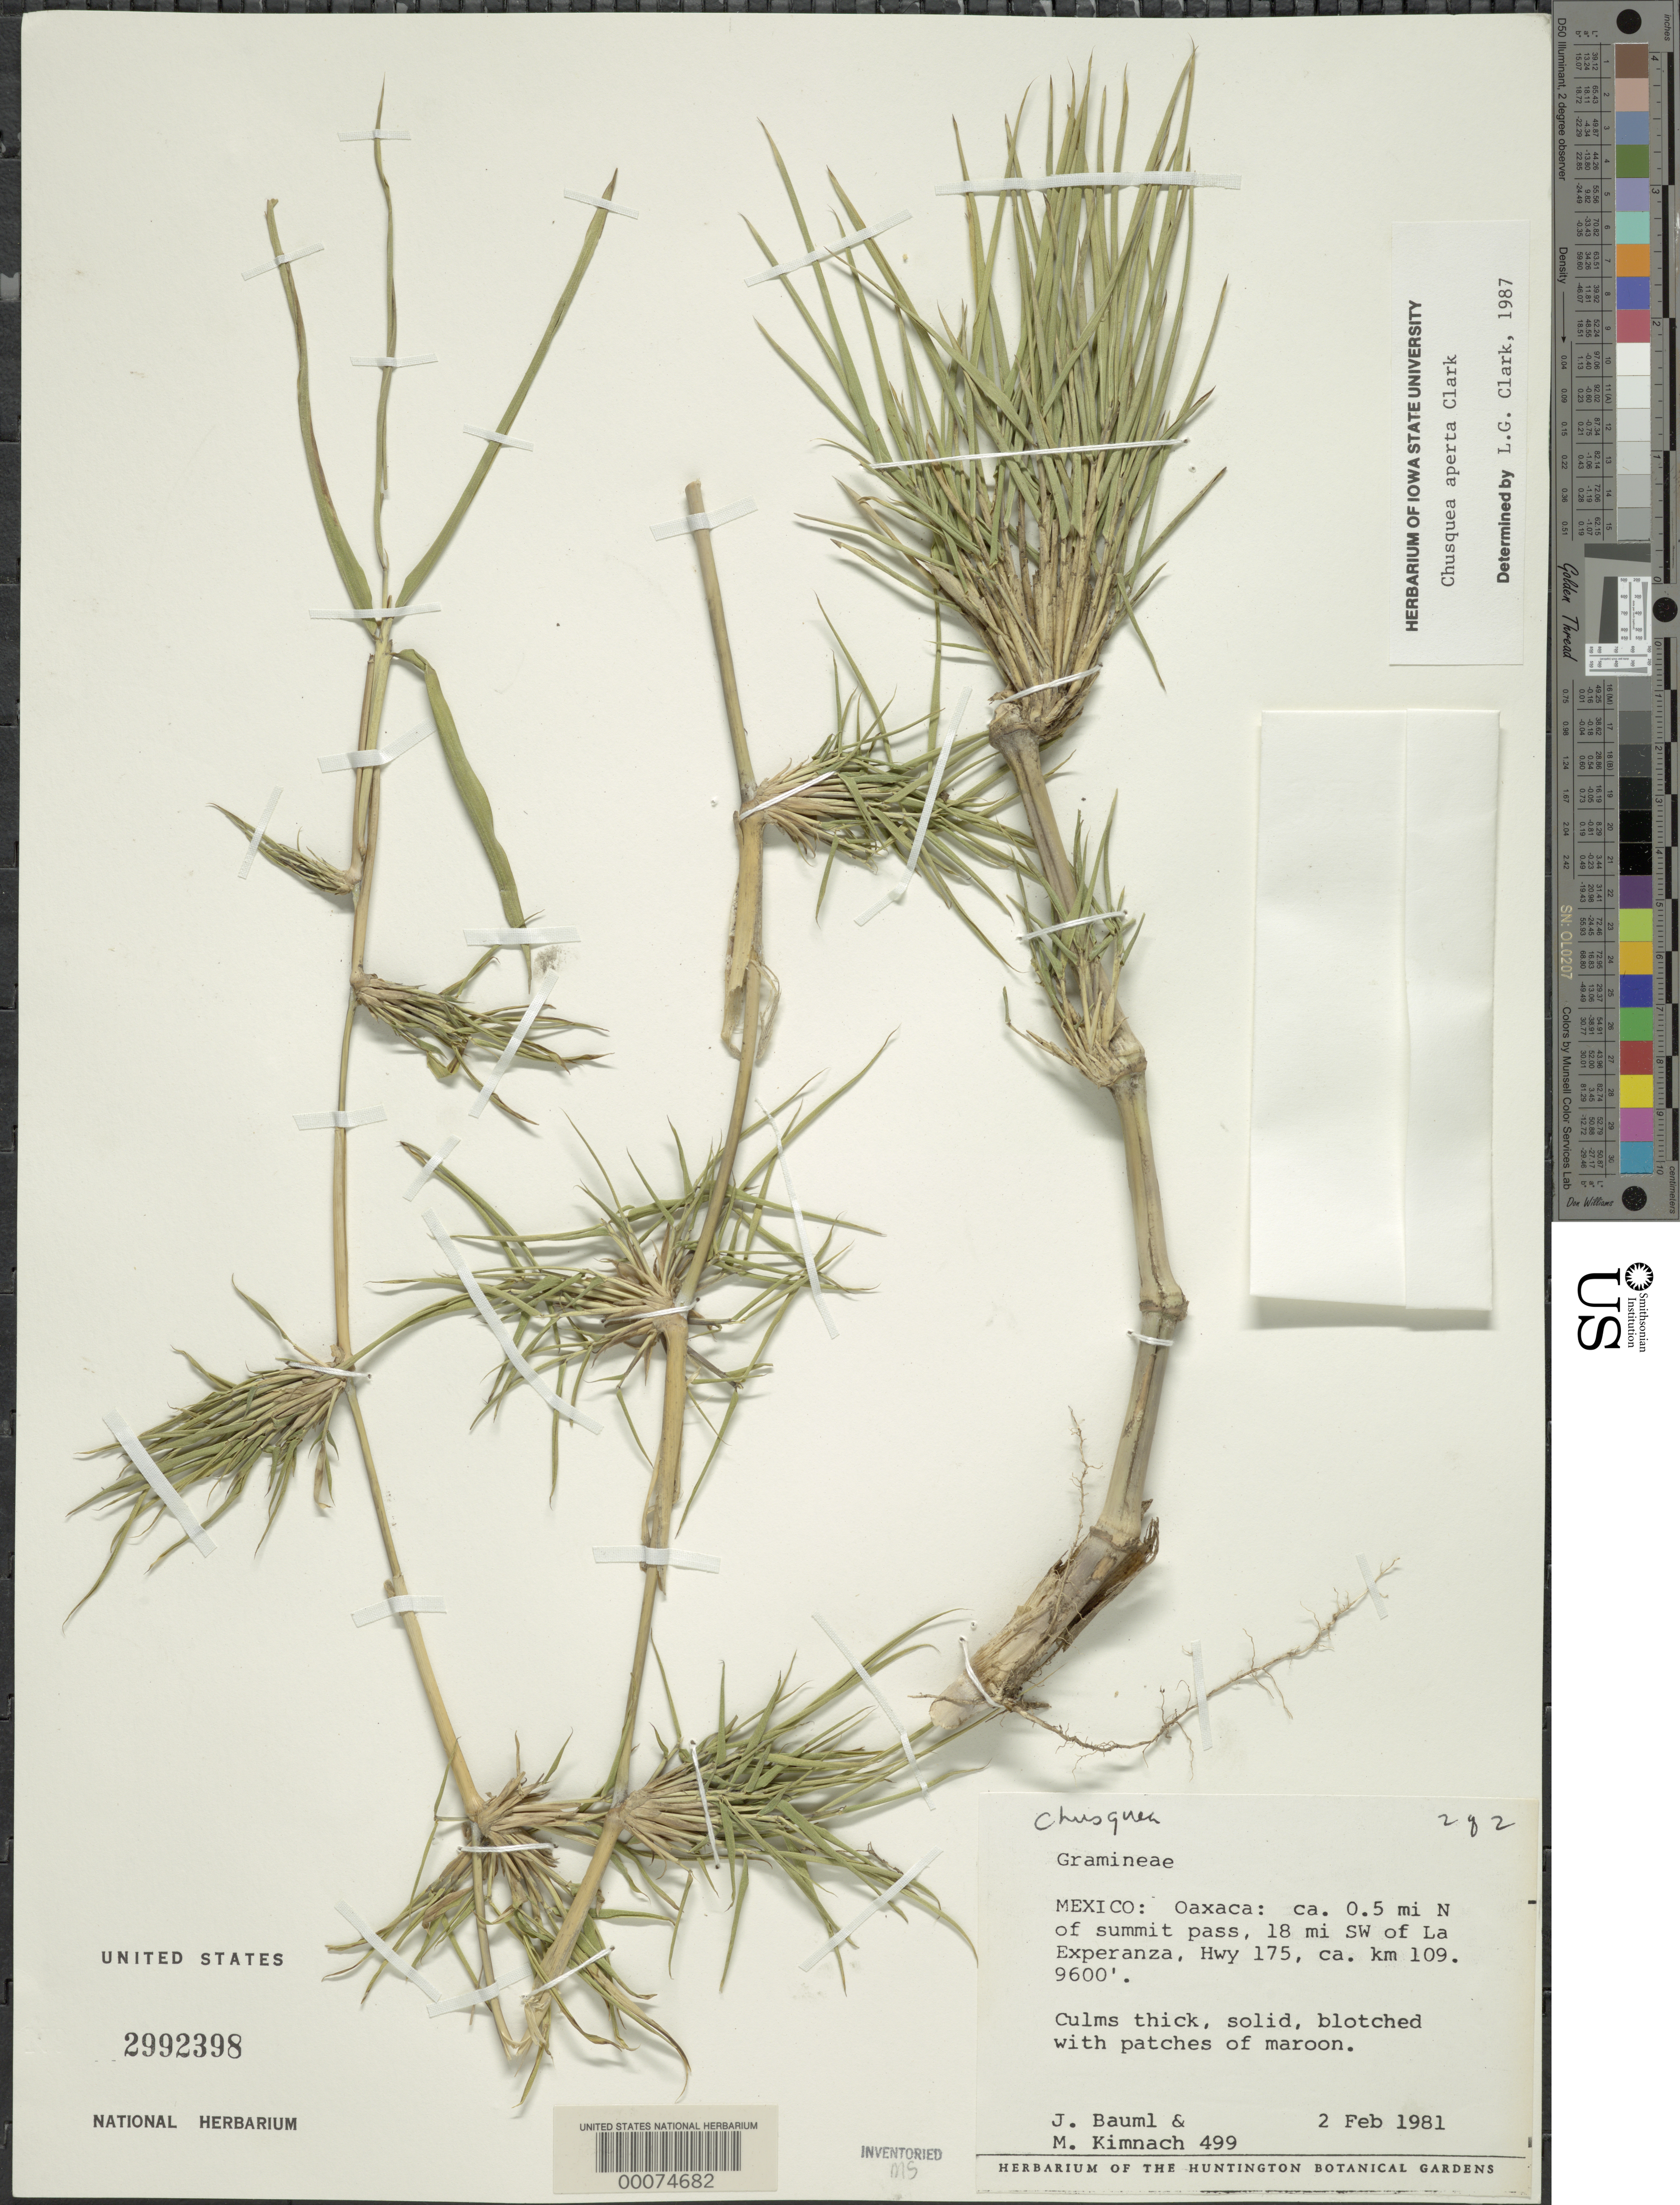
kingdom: Plantae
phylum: Tracheophyta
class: Liliopsida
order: Poales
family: Poaceae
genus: Chusquea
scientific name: Chusquea aperta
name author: L.G. Clark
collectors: J. Bauml & M. W. Kimnach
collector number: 499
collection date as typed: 02 Feb 1981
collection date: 1981-02-02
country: Mexico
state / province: Oaxaca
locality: La experanza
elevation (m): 2926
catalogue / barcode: US 2992398